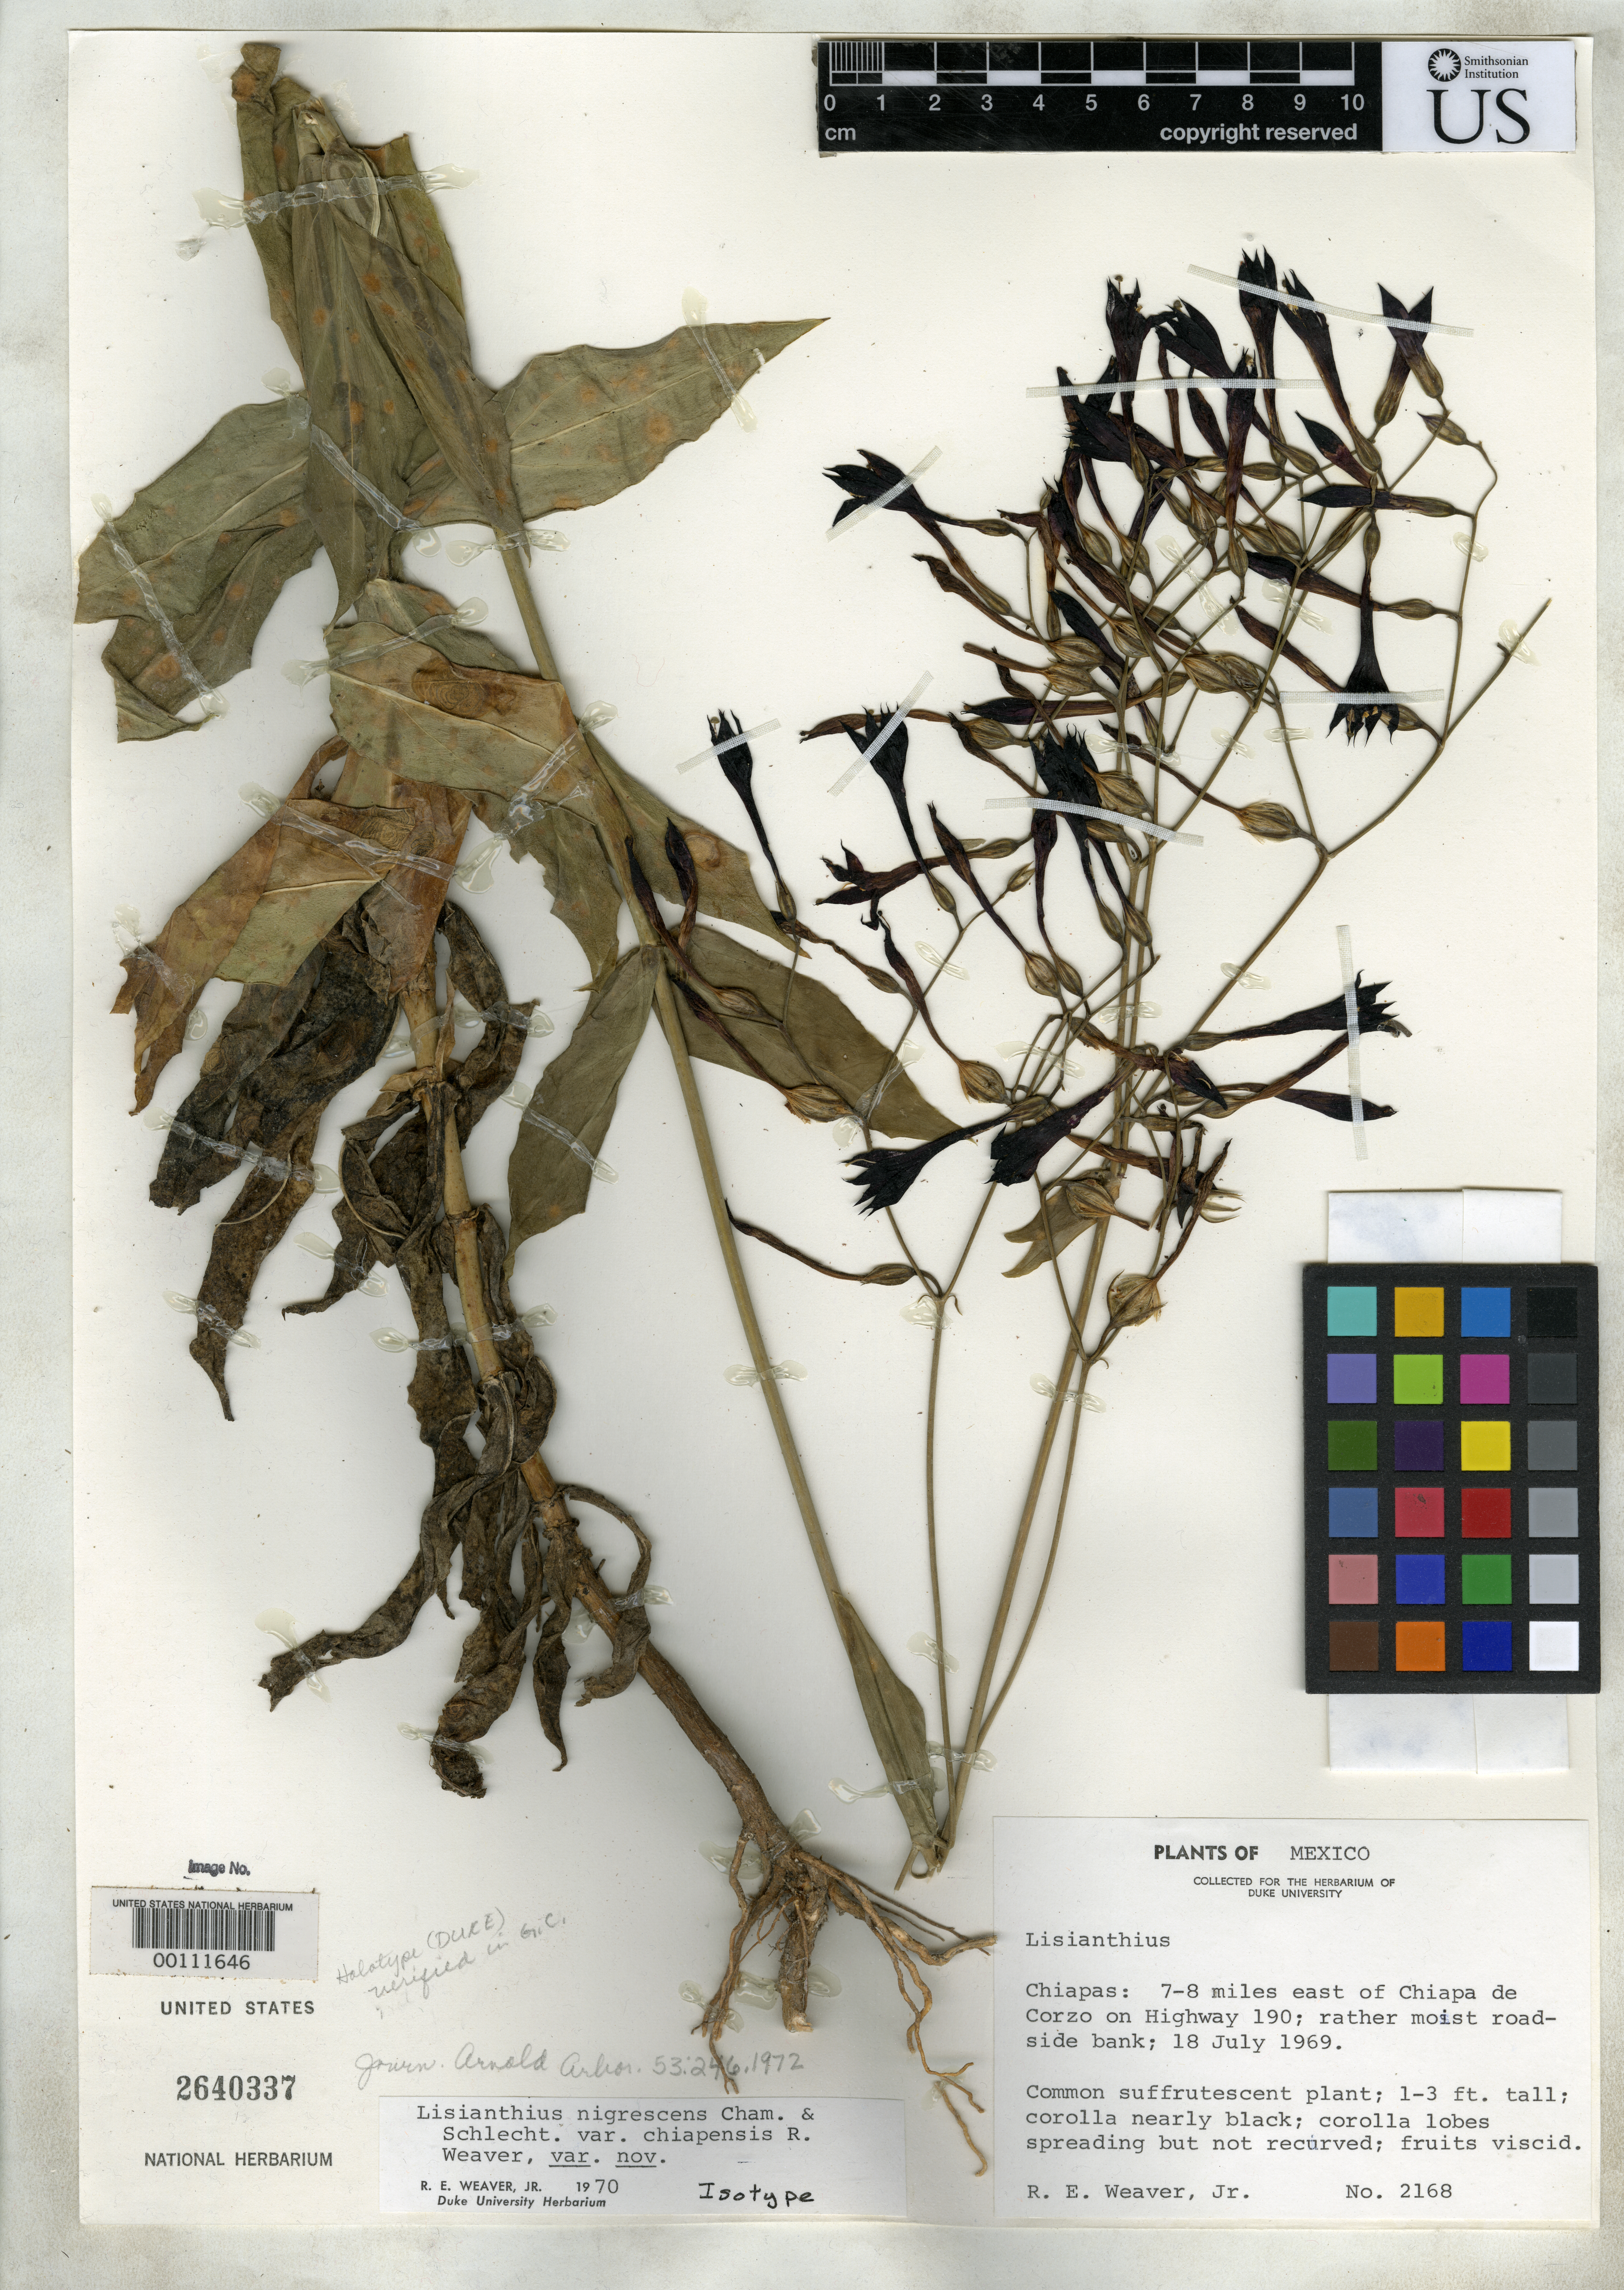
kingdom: Plantae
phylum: Tracheophyta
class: Magnoliopsida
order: Gentianales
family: Gentianaceae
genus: Lisianthius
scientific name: Lisianthius nigrescens var. chiapensis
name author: Weaver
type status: Isotype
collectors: R. E. Weaver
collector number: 2168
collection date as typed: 18 Jul 1969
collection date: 1969-07-18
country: Mexico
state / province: Chiapas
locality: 7-8 mi E of Chiapa de Corzoon hwy. 190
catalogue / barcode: US 2640337